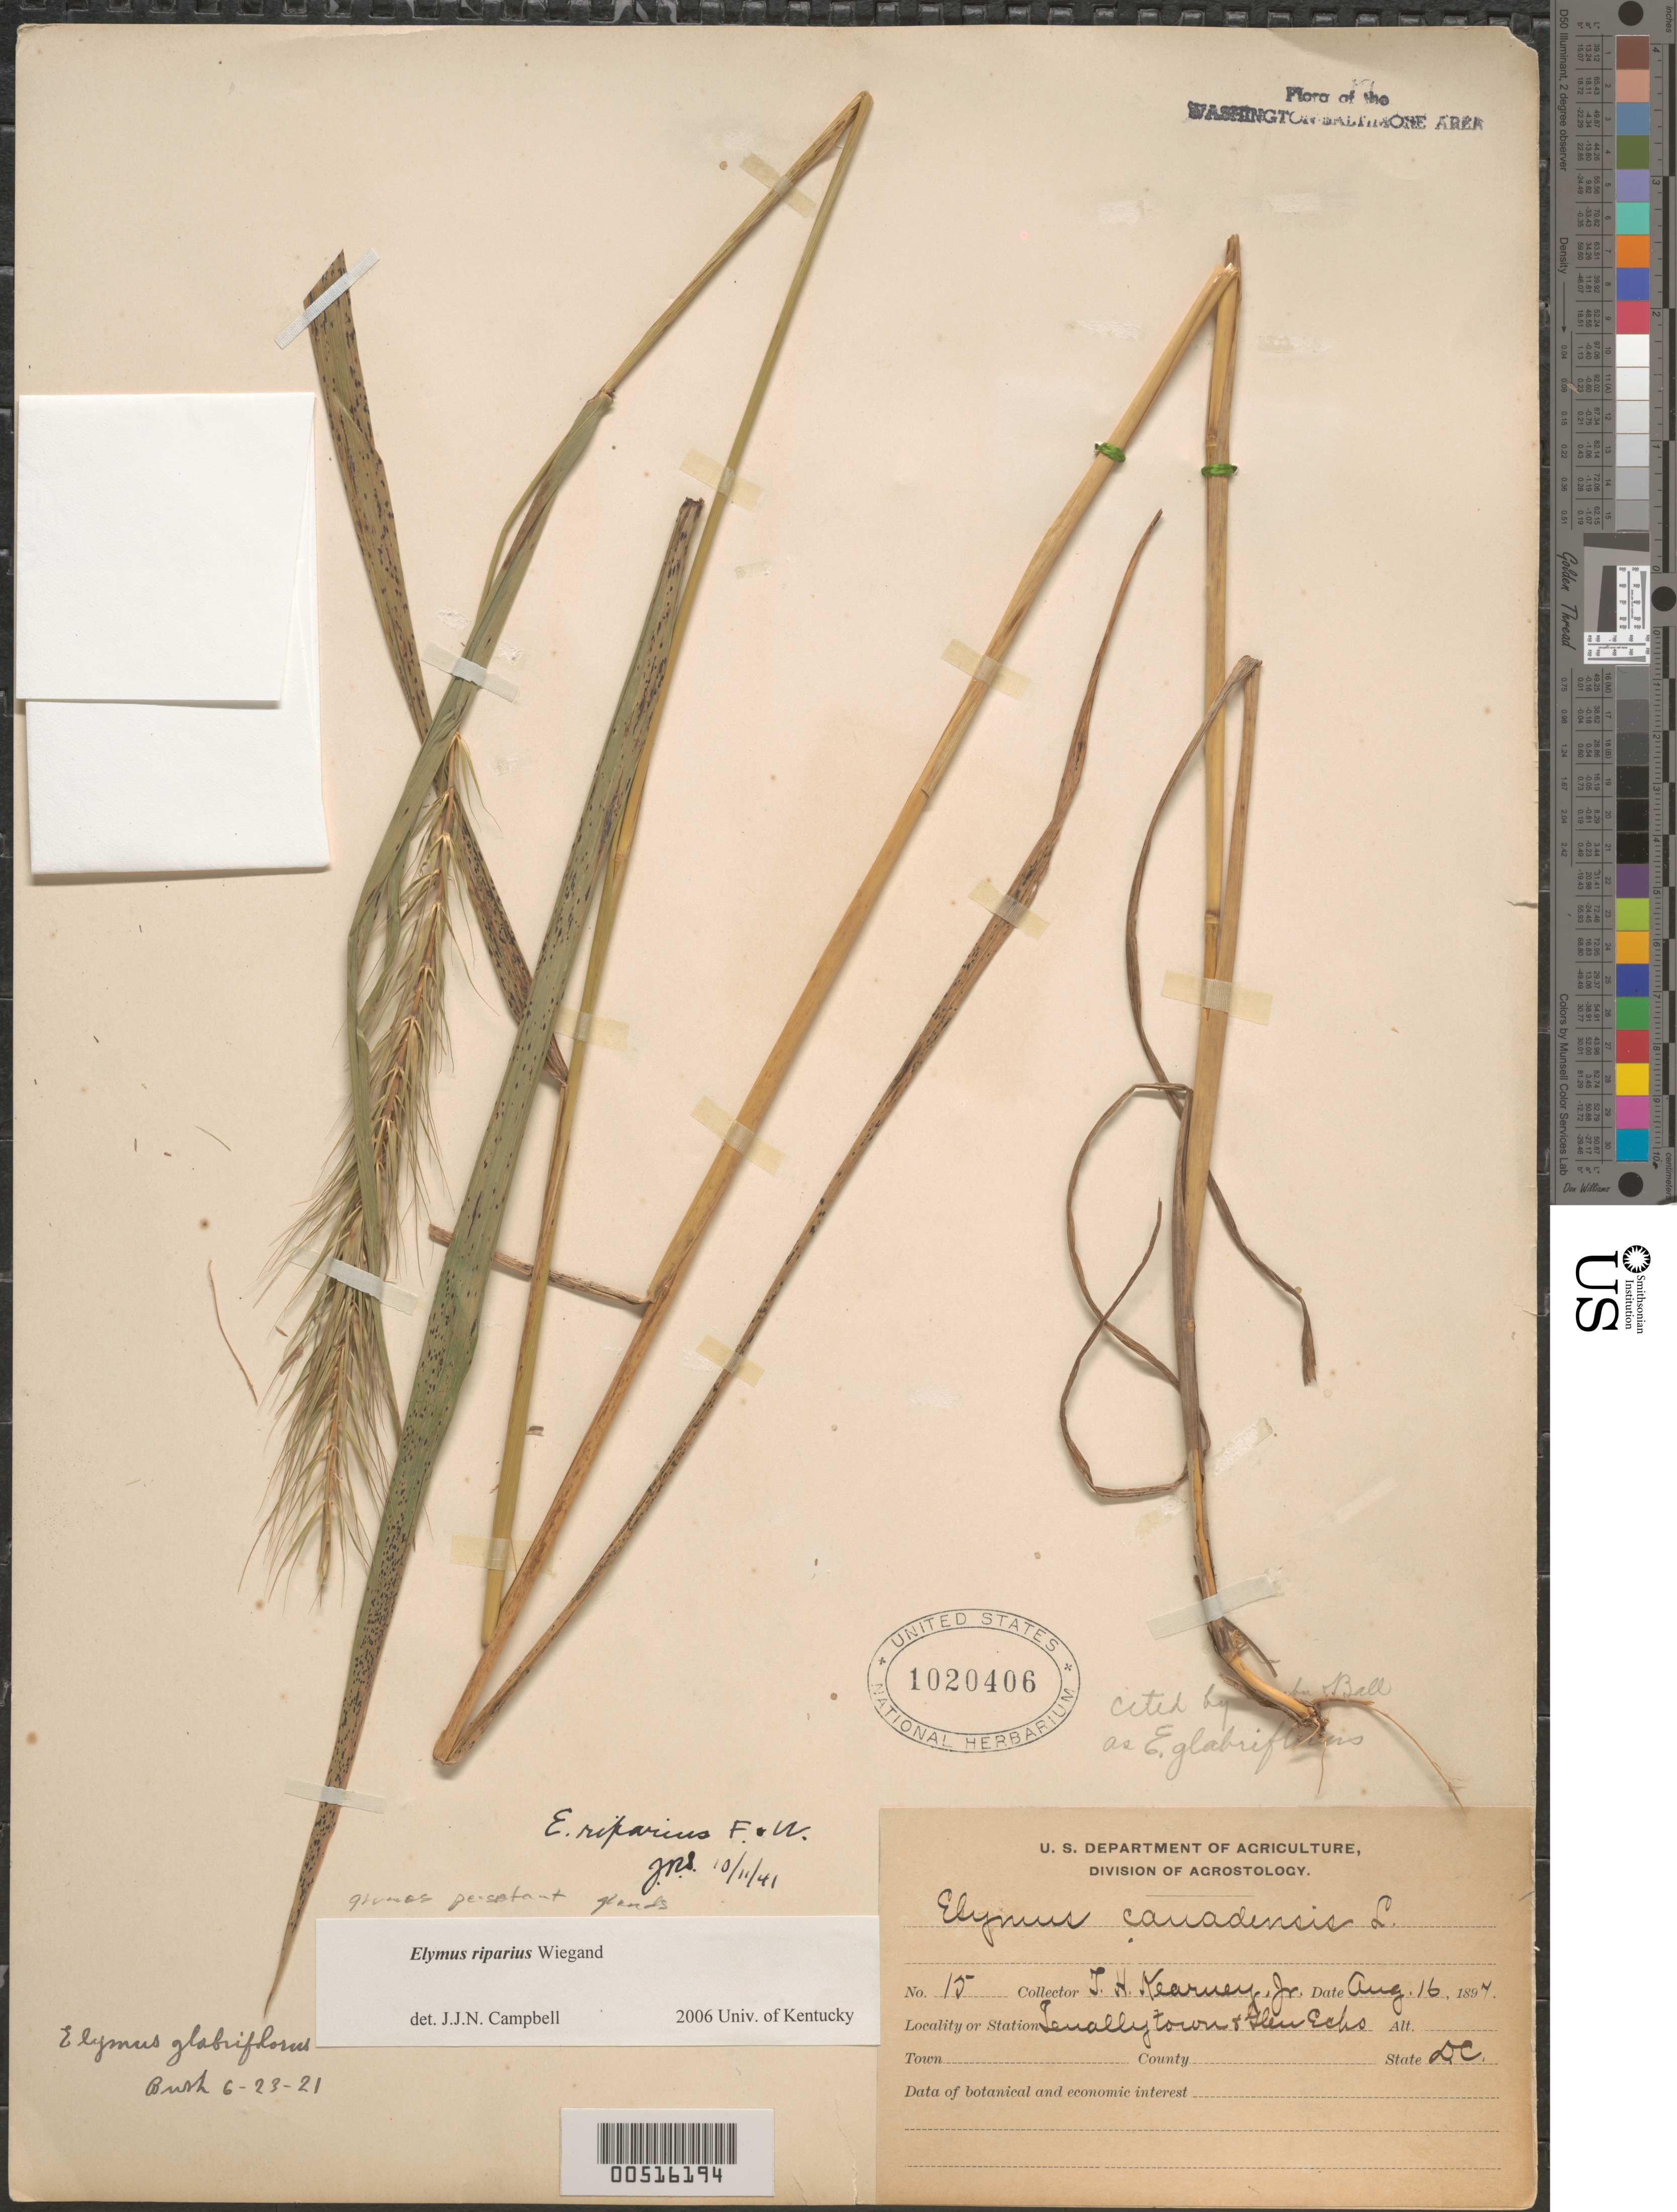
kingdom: Plantae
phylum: Tracheophyta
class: Liliopsida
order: Poales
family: Poaceae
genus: Elymus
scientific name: Elymus riparius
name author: Wiegand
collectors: T. H. Kearney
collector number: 15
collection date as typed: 16 Aug 1894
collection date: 1894-08-16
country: United States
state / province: Maryland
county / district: Montgomery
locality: Tenallytown and Glen Echo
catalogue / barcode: US 1020406